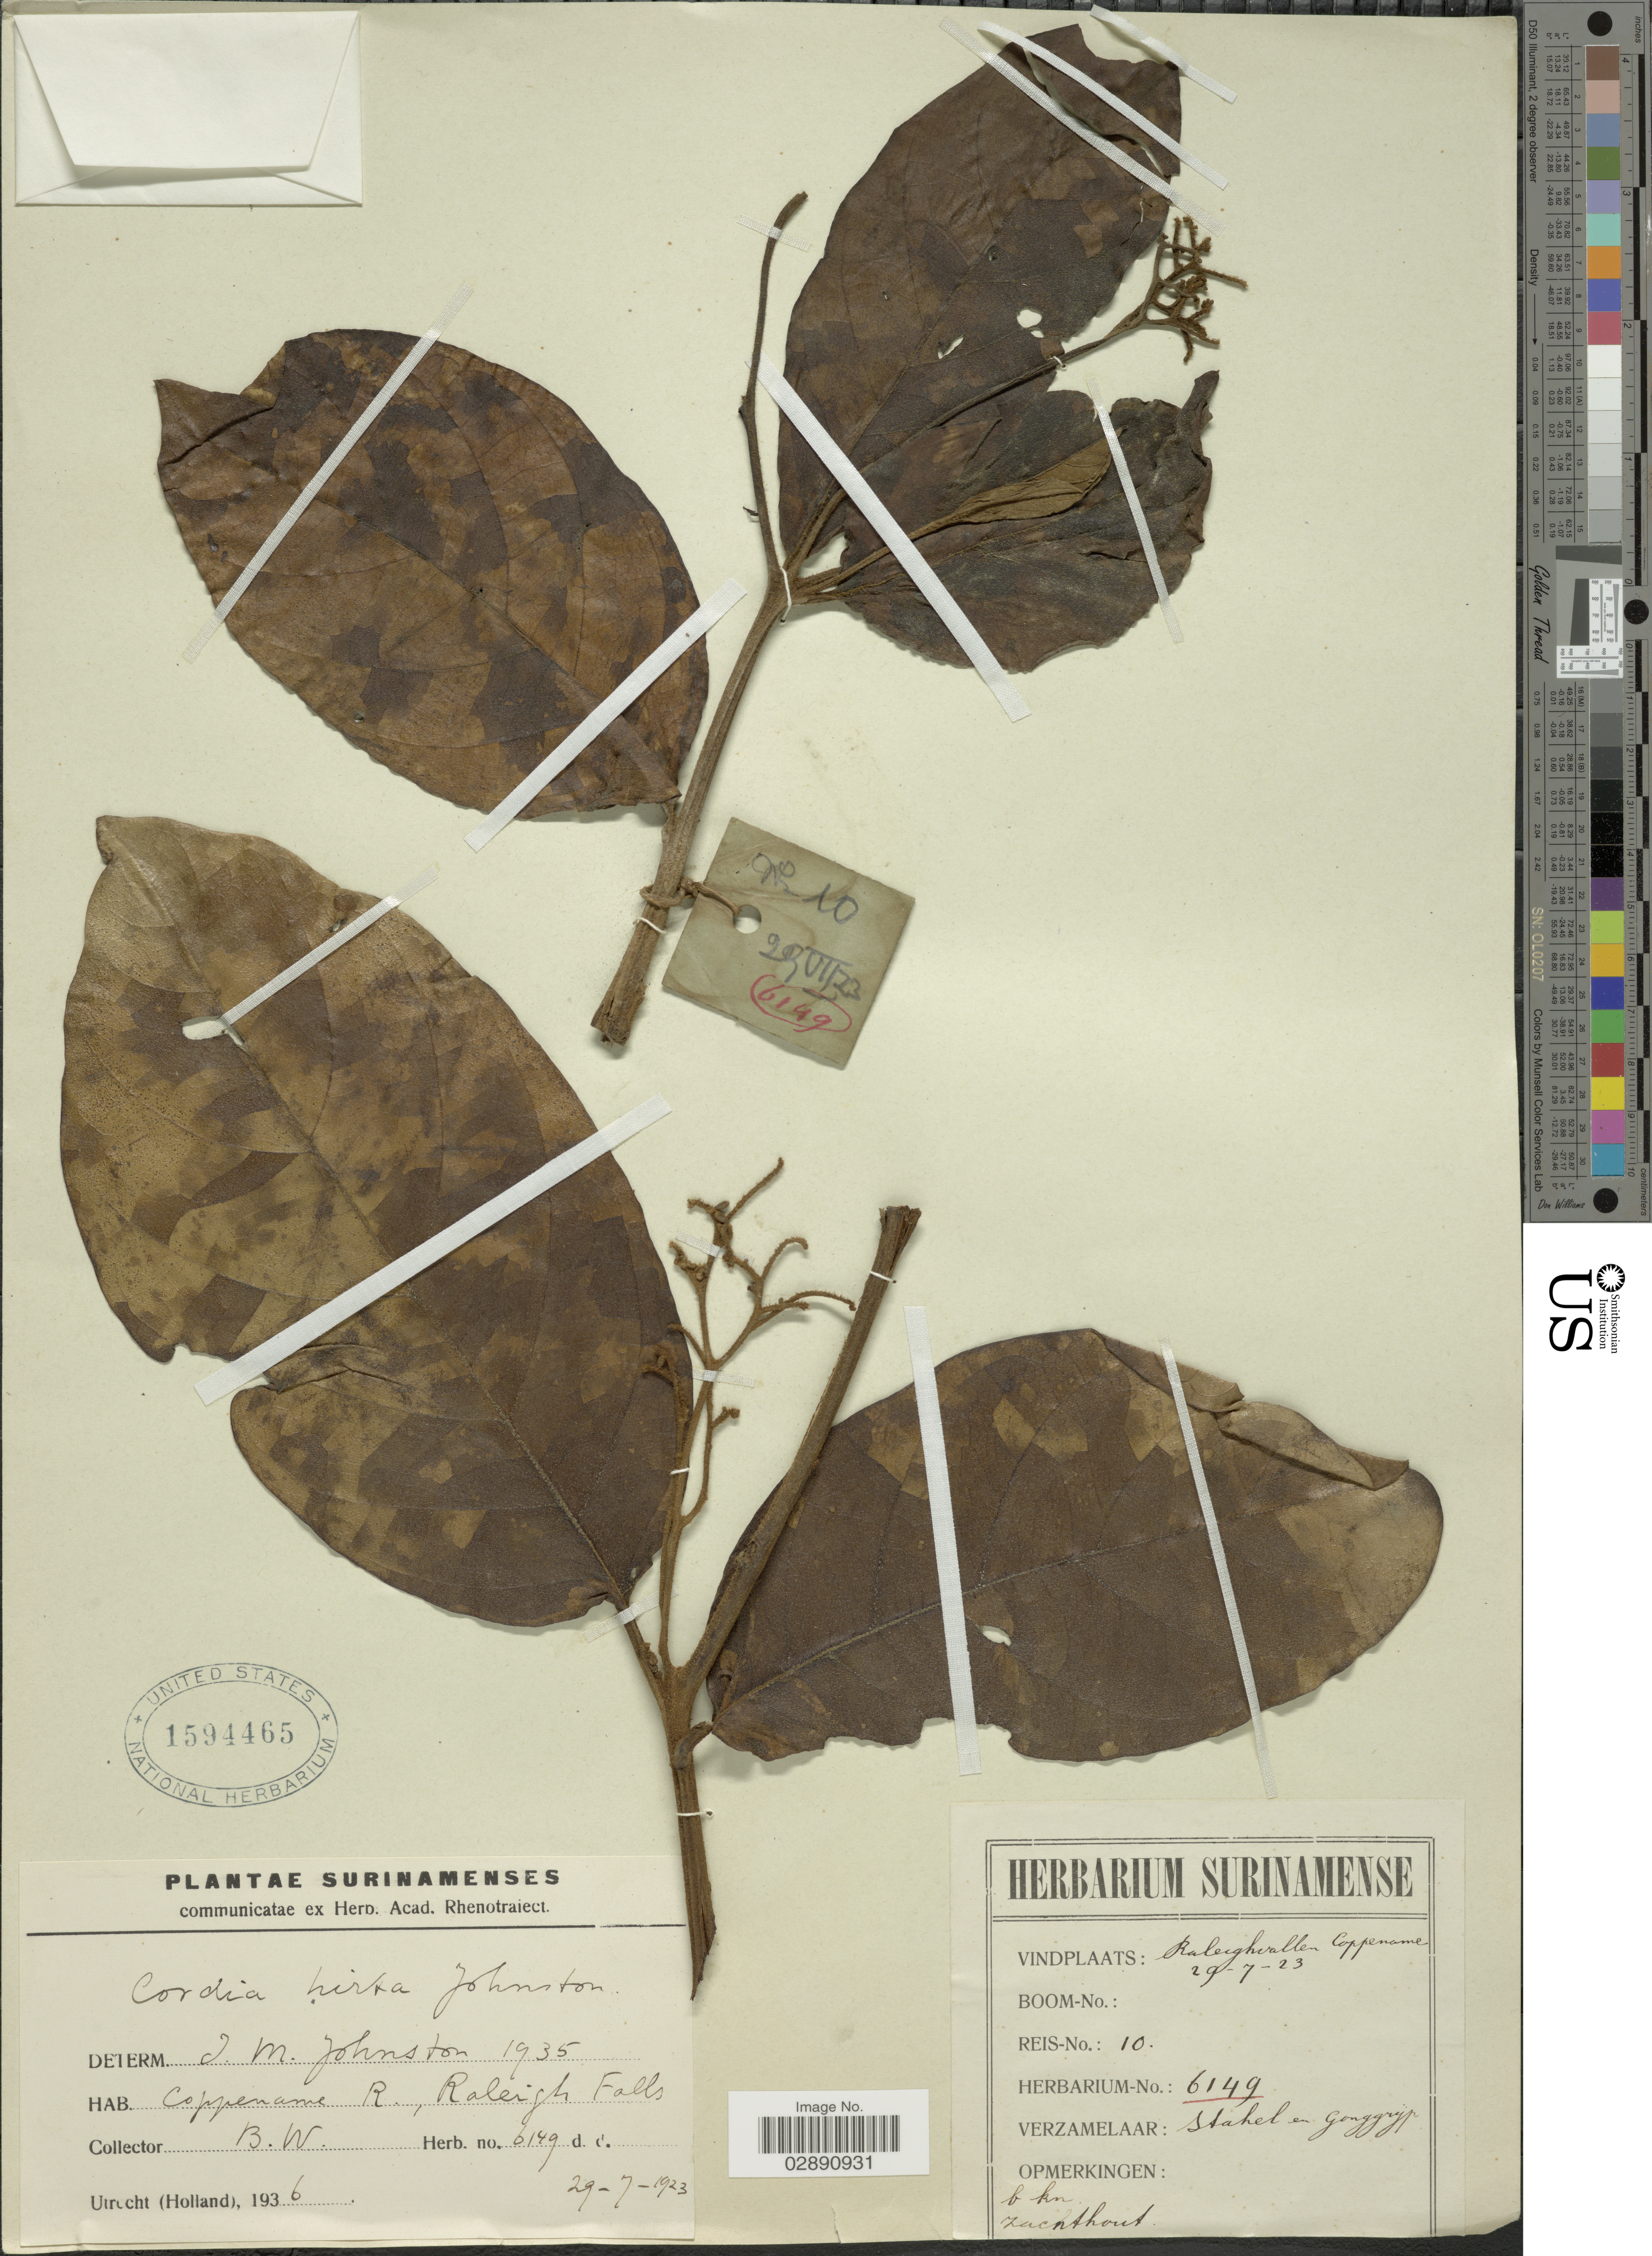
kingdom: Plantae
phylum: Tracheophyta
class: Magnoliopsida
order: Boraginales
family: Cordiaceae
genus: Cordia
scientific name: Cordia hirta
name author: I.M. Johnst.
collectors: -. Stahel & -. Gonggrijp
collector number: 6149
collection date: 1923-07-29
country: Suriname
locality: Coppename R., Raleigh Falls.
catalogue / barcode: US 1594465